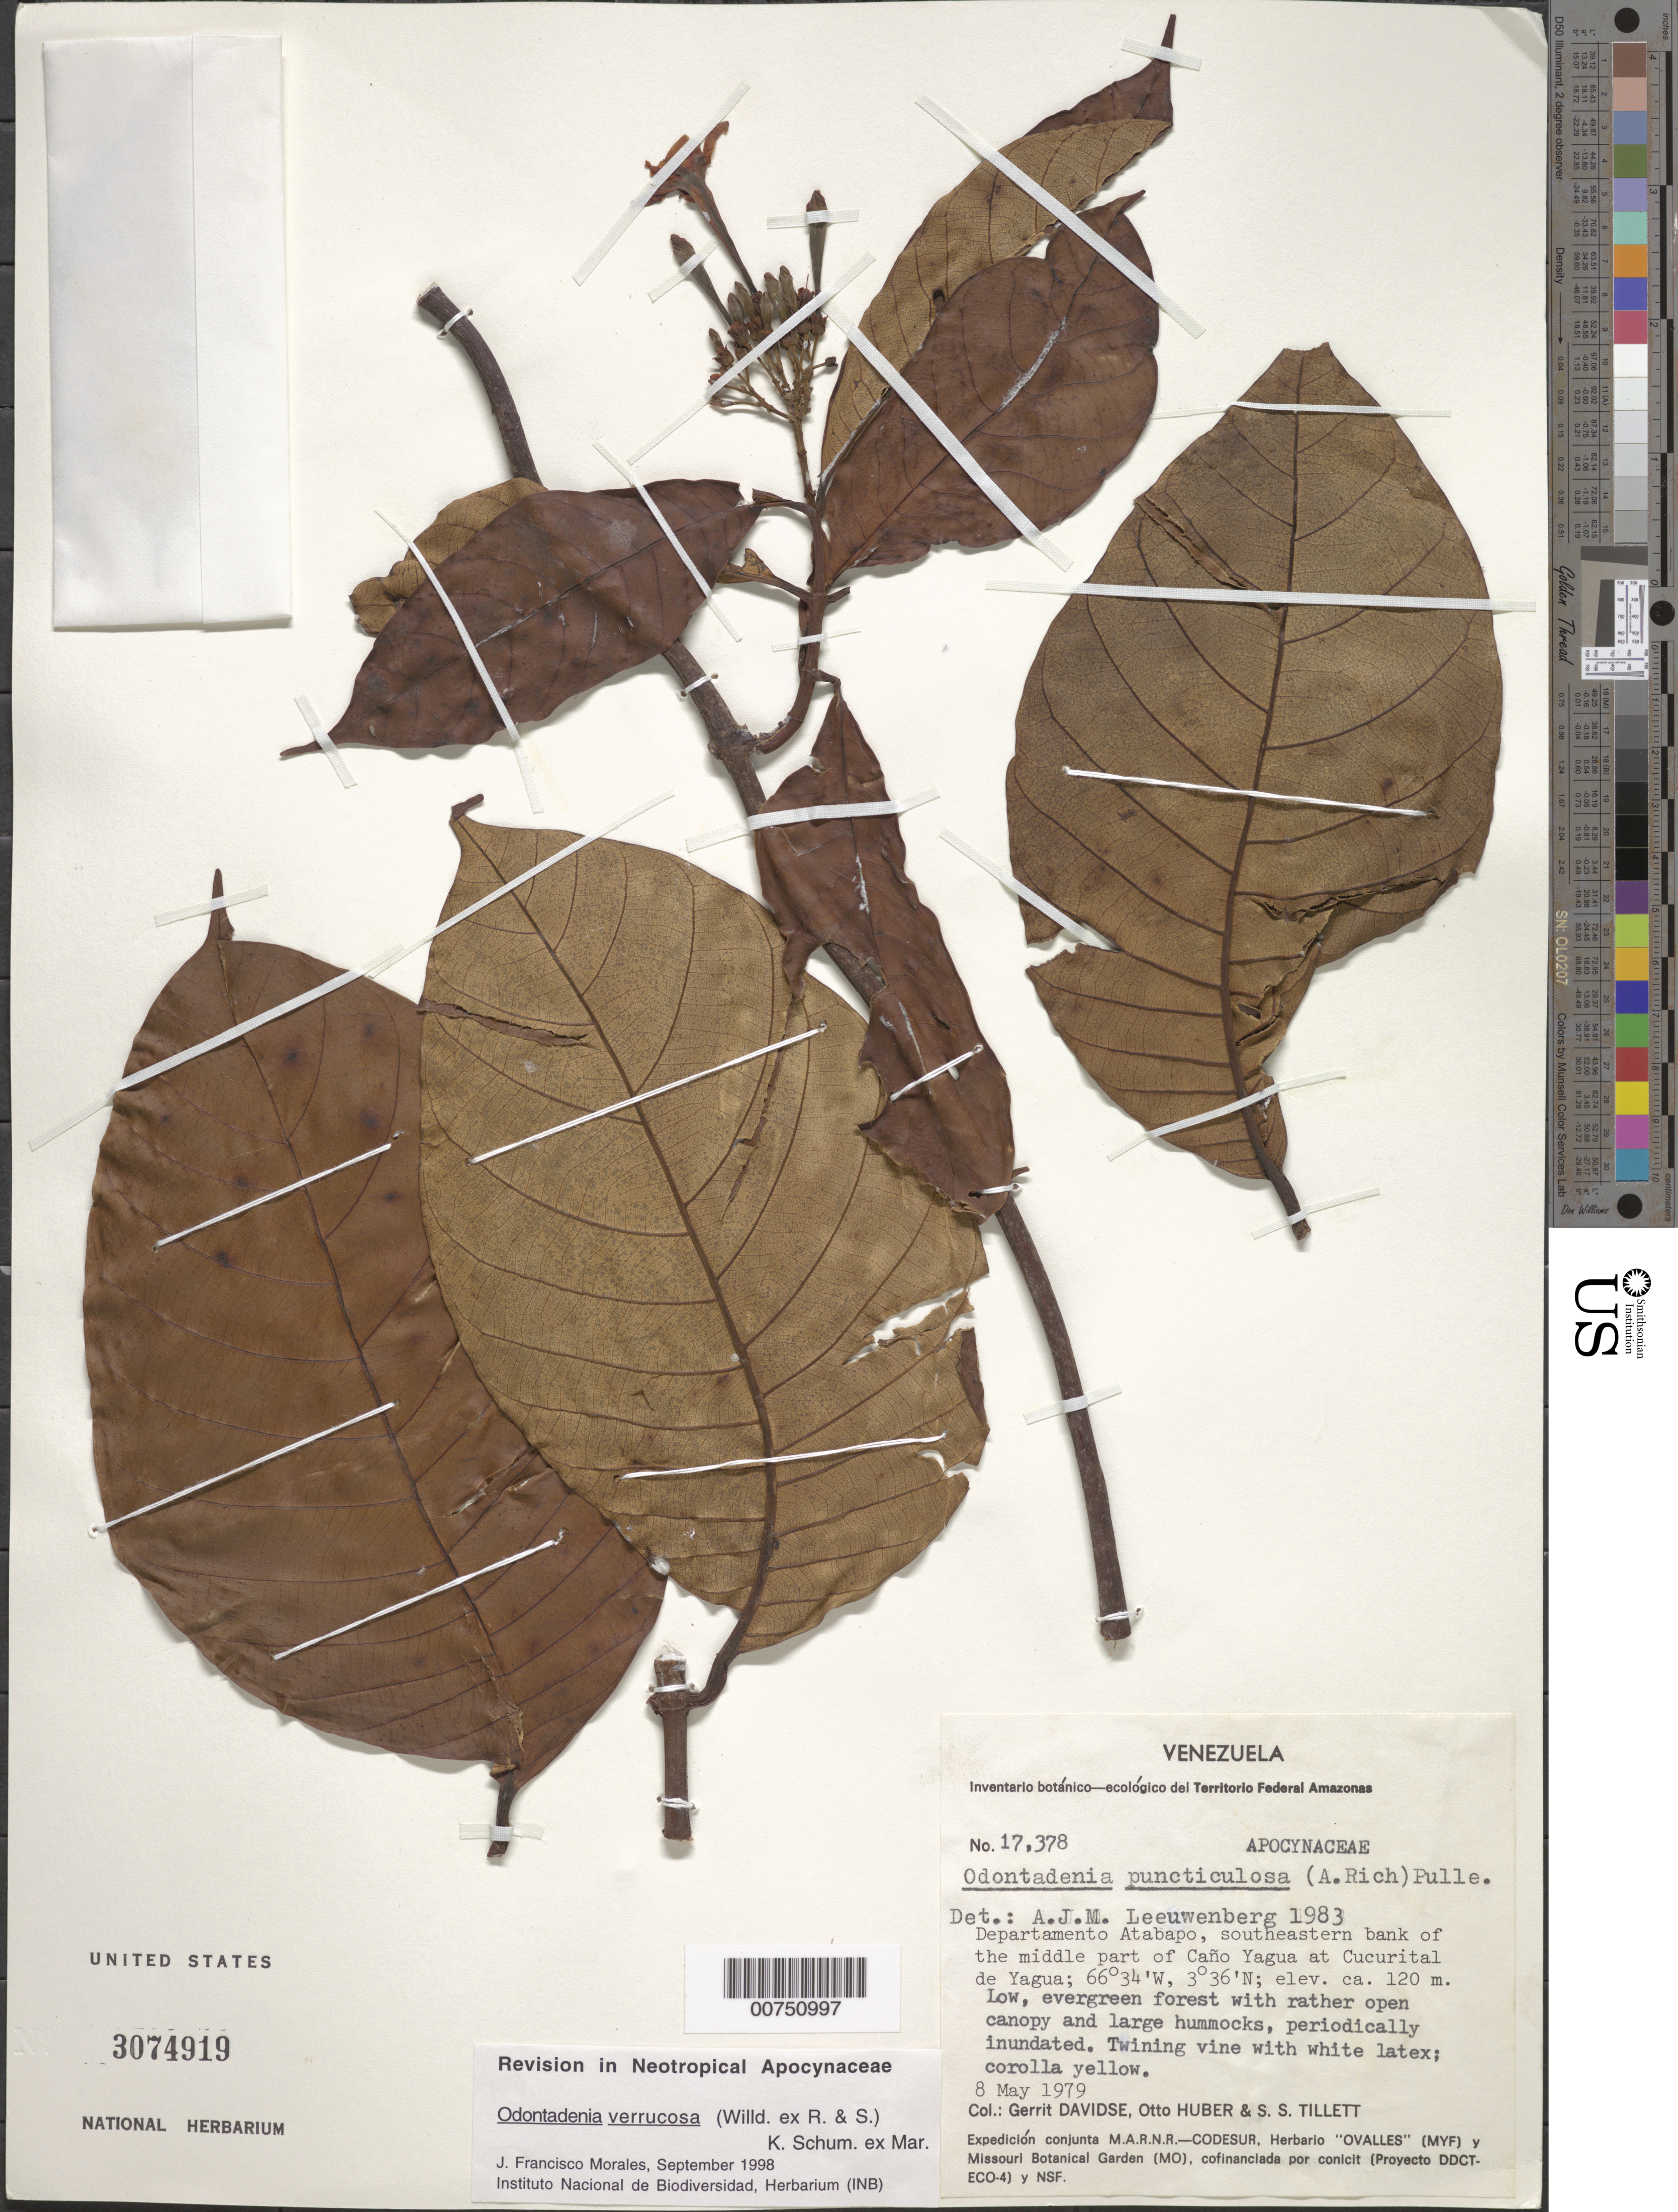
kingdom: Plantae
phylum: Tracheophyta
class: Magnoliopsida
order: Gentianales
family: Apocynaceae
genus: Odontadenia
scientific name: Odontadenia verrucosa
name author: (Willd. ex Roem. & Schult.) K. Schum. ex Markgr.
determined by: Morales, J. F.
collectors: G. Davidse, O. Huber & S. S. Tillett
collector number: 17378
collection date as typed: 8-May-79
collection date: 1979-05-08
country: Venezuela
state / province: Amazonas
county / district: Atabapo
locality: Cucurital de Yagua, SE bank of the middle part of Caño Yagua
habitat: Low, evergreen forest with rather open canopy and large hummocks, periodically inundated.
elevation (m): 120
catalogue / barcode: US 3074919